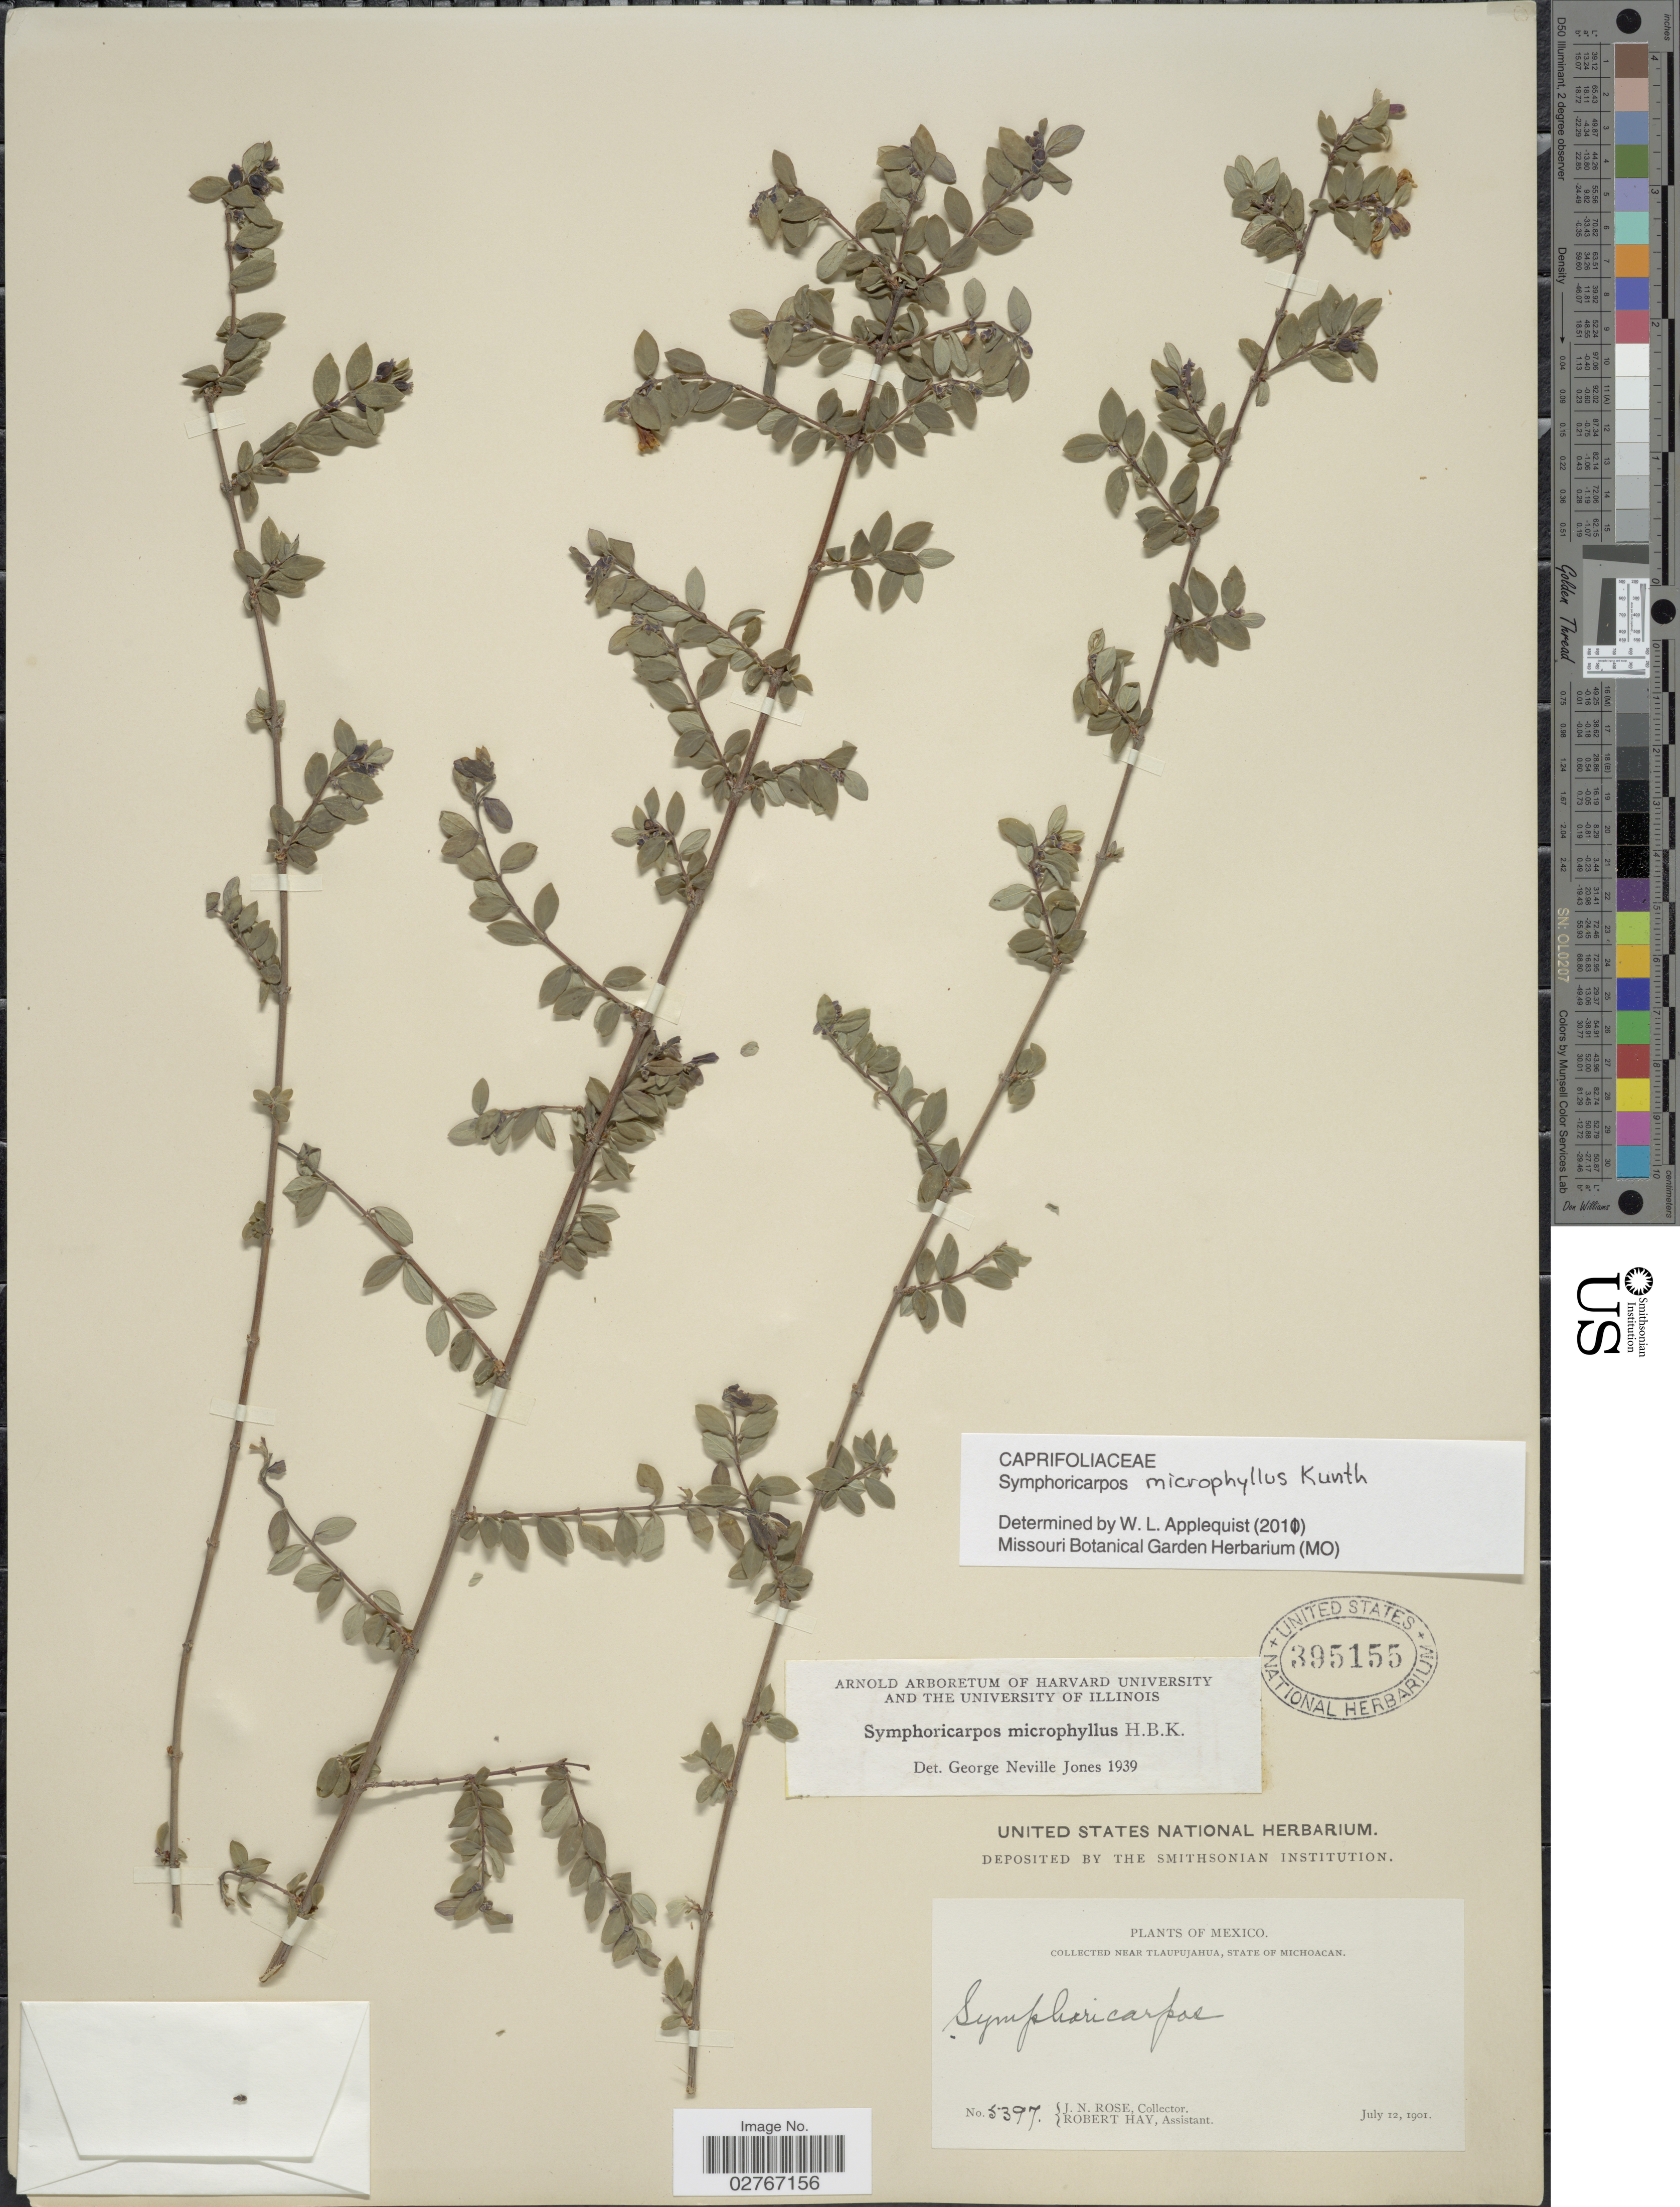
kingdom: Plantae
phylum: Tracheophyta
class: Magnoliopsida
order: Dipsacales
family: Caprifoliaceae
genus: Symphoricarpos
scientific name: Symphoricarpos microphyllus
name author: Kunth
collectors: J. N. Rose & R. H. Hay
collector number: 5397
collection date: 1901-07-12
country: Mexico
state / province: Michoacán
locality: Near Tlaupujahua, State of Michoacan.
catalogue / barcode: US 395155